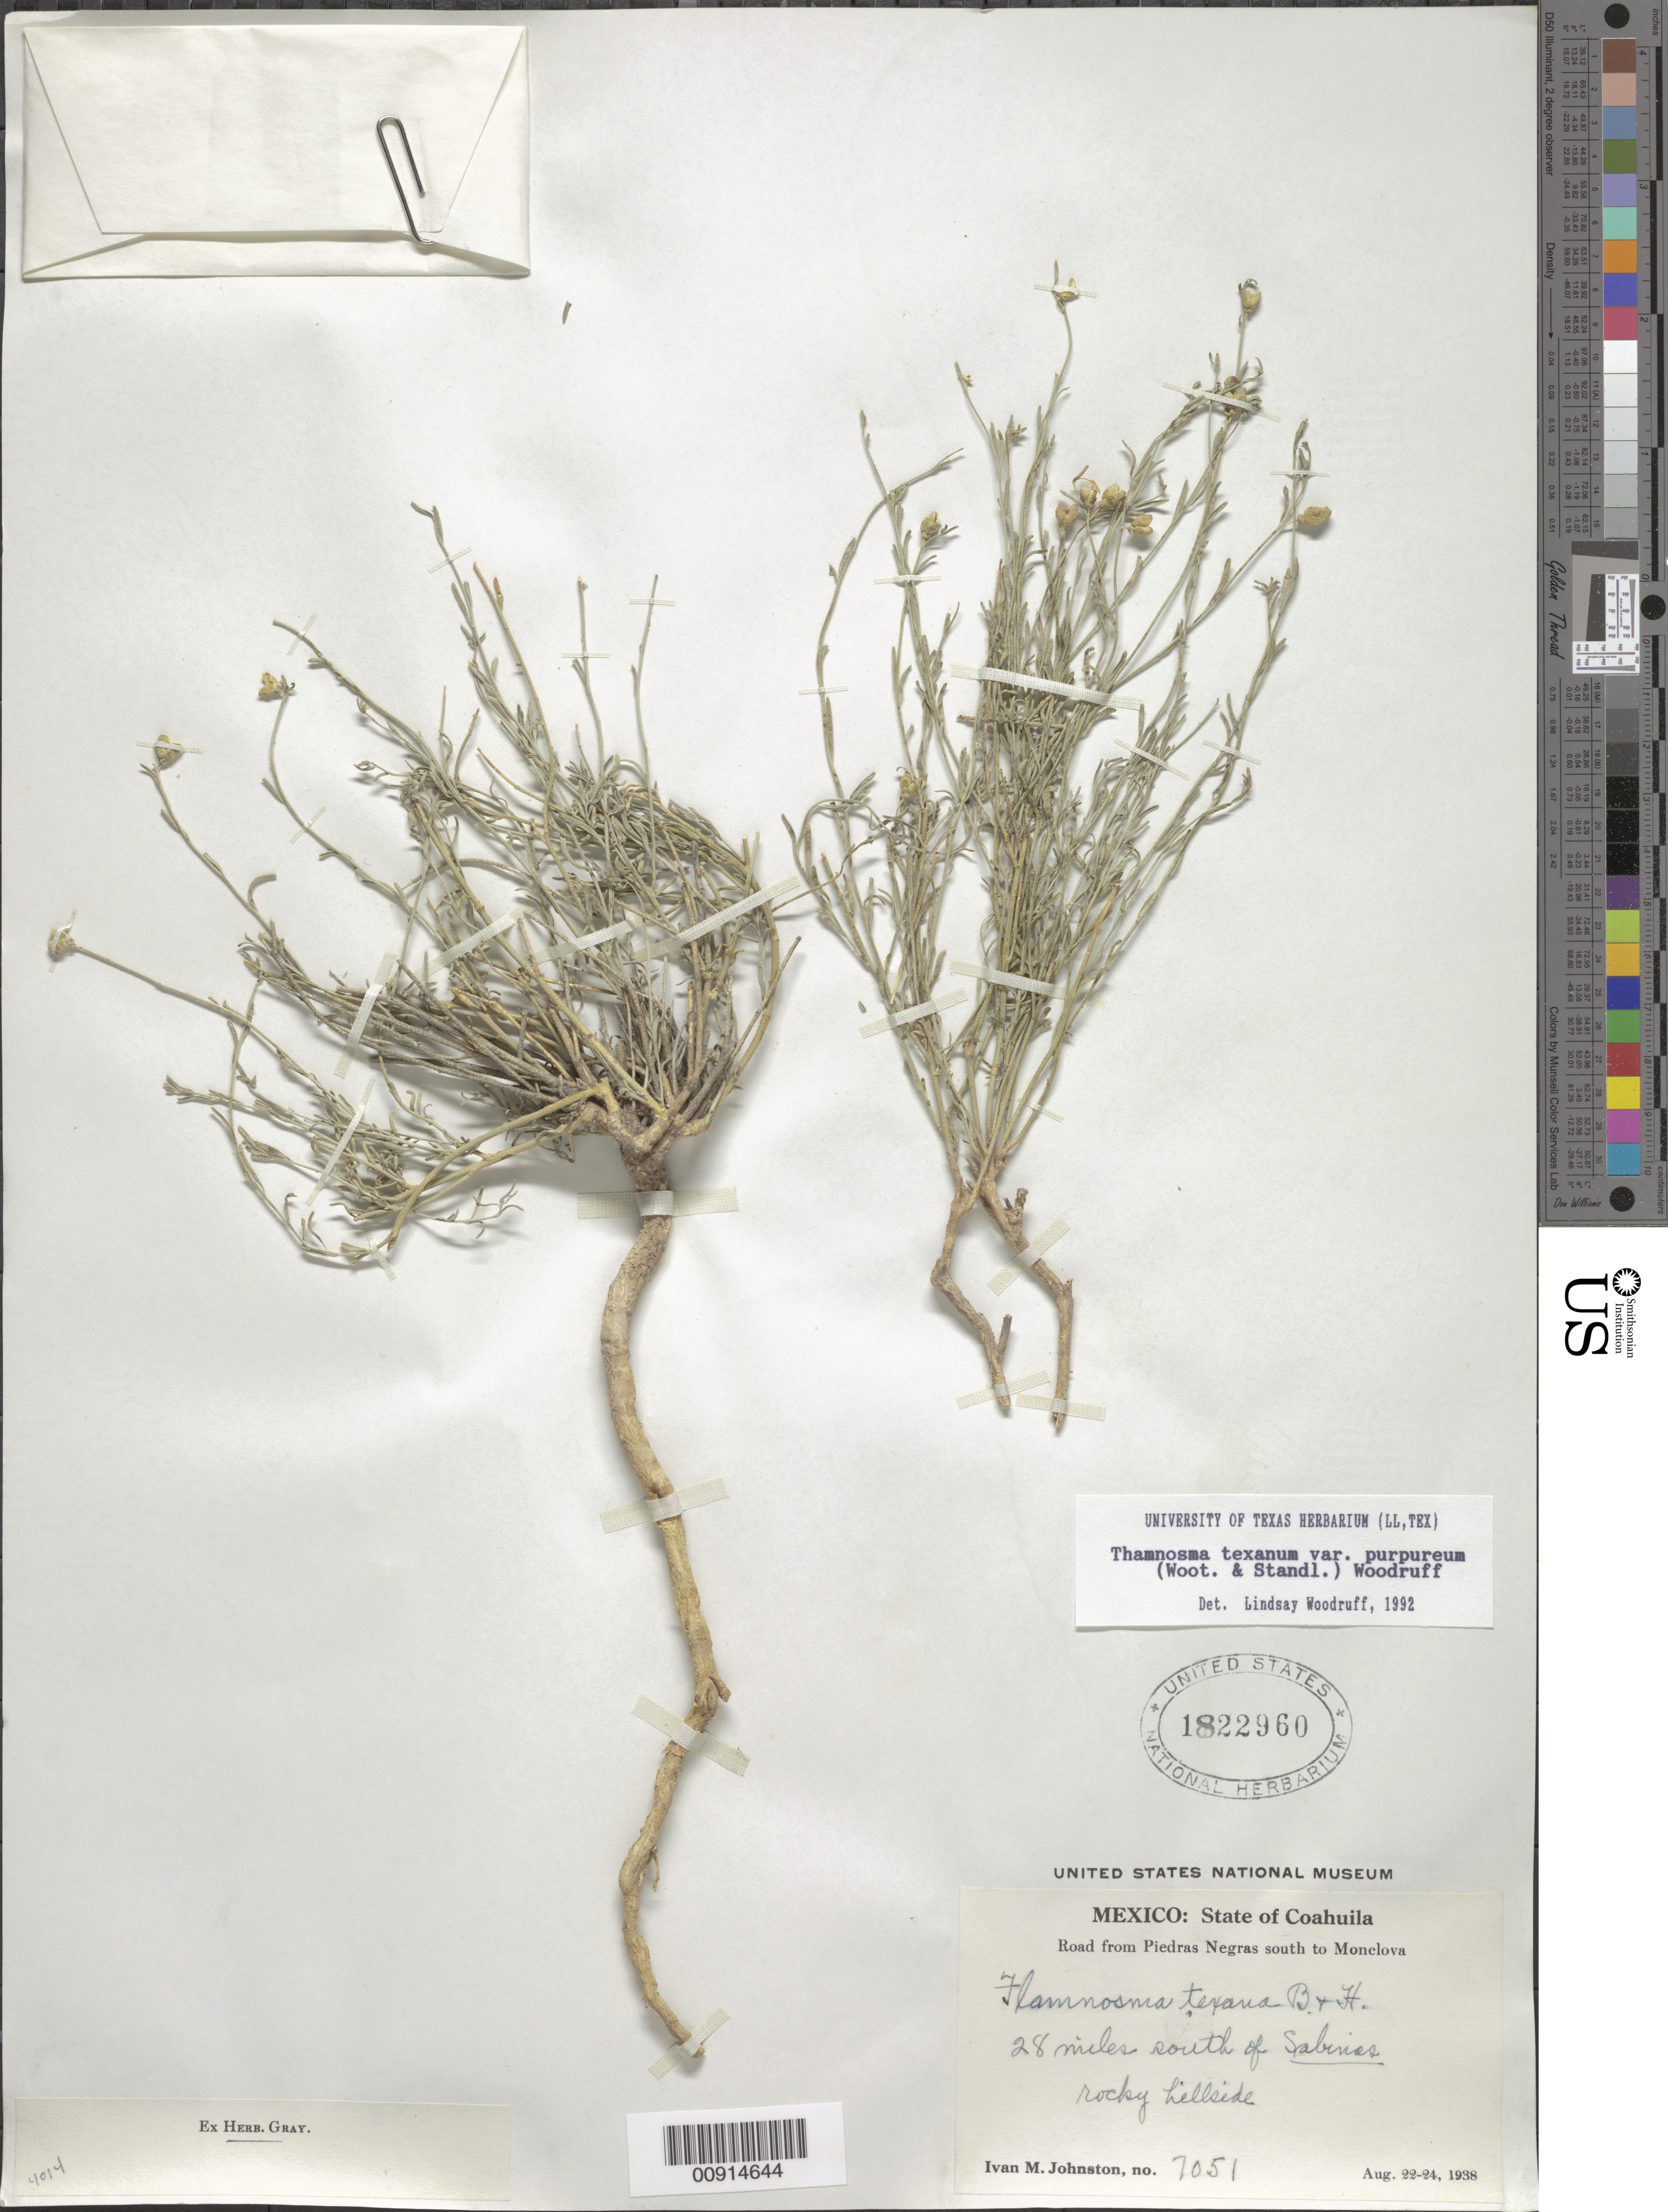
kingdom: Plantae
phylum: Tracheophyta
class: Magnoliopsida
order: Sapindales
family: Rutaceae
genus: Thamnosma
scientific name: Thamnosma texana var. purpurea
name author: (Wooton & Standl.) Woodruff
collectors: I.M. Johnston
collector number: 7051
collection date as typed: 22 Aug 1938 to 24 Aug 1938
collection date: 1938-08-22/1938-08-24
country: Mexico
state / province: Coahuila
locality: State Coahuila: Road from Piedras Negras south to Monclova: 28 miles south of Sabinas.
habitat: Rocky hillside.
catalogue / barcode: US 1822960